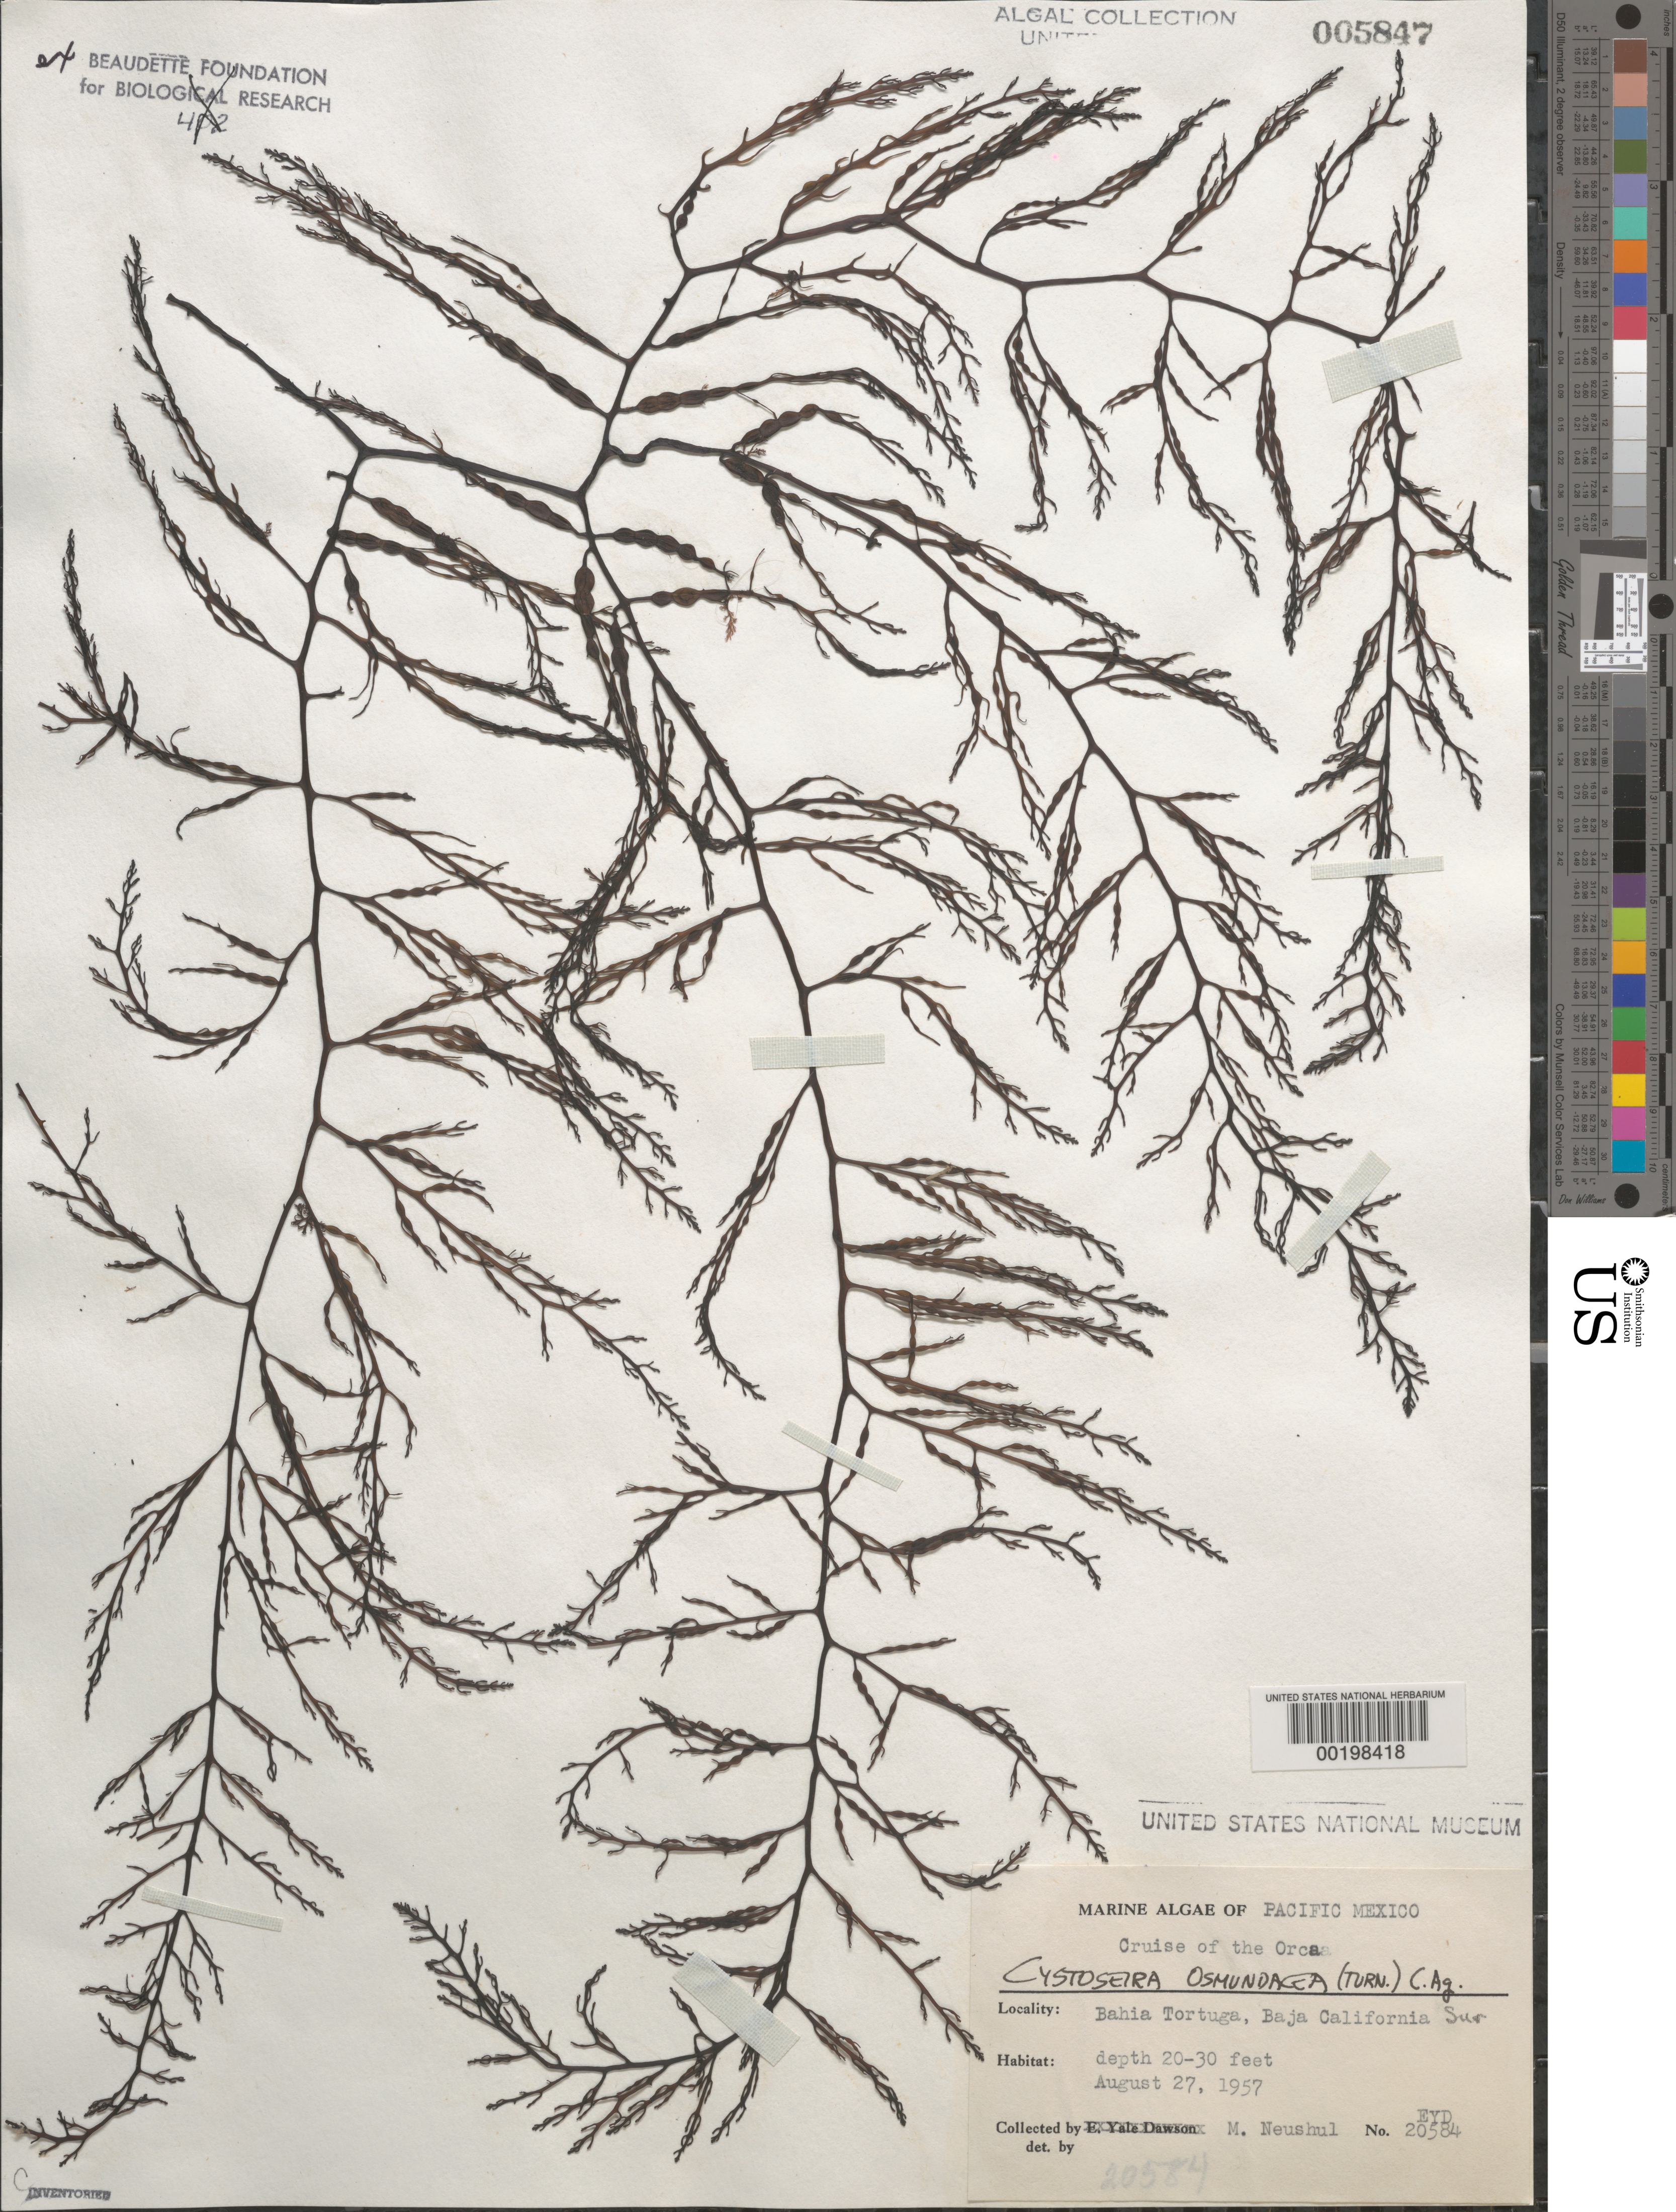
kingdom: Chromista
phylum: Ochrophyta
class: Phaeophyceae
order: Fucales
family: Sargassaceae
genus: Cystoseira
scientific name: Cystoseira osmundacea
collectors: M. Neushul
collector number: EYD 20584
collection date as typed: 27 Aug 1957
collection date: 1957-08-27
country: Mexico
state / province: Baja California Sur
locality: Bahia Tortuga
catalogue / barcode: US 5847